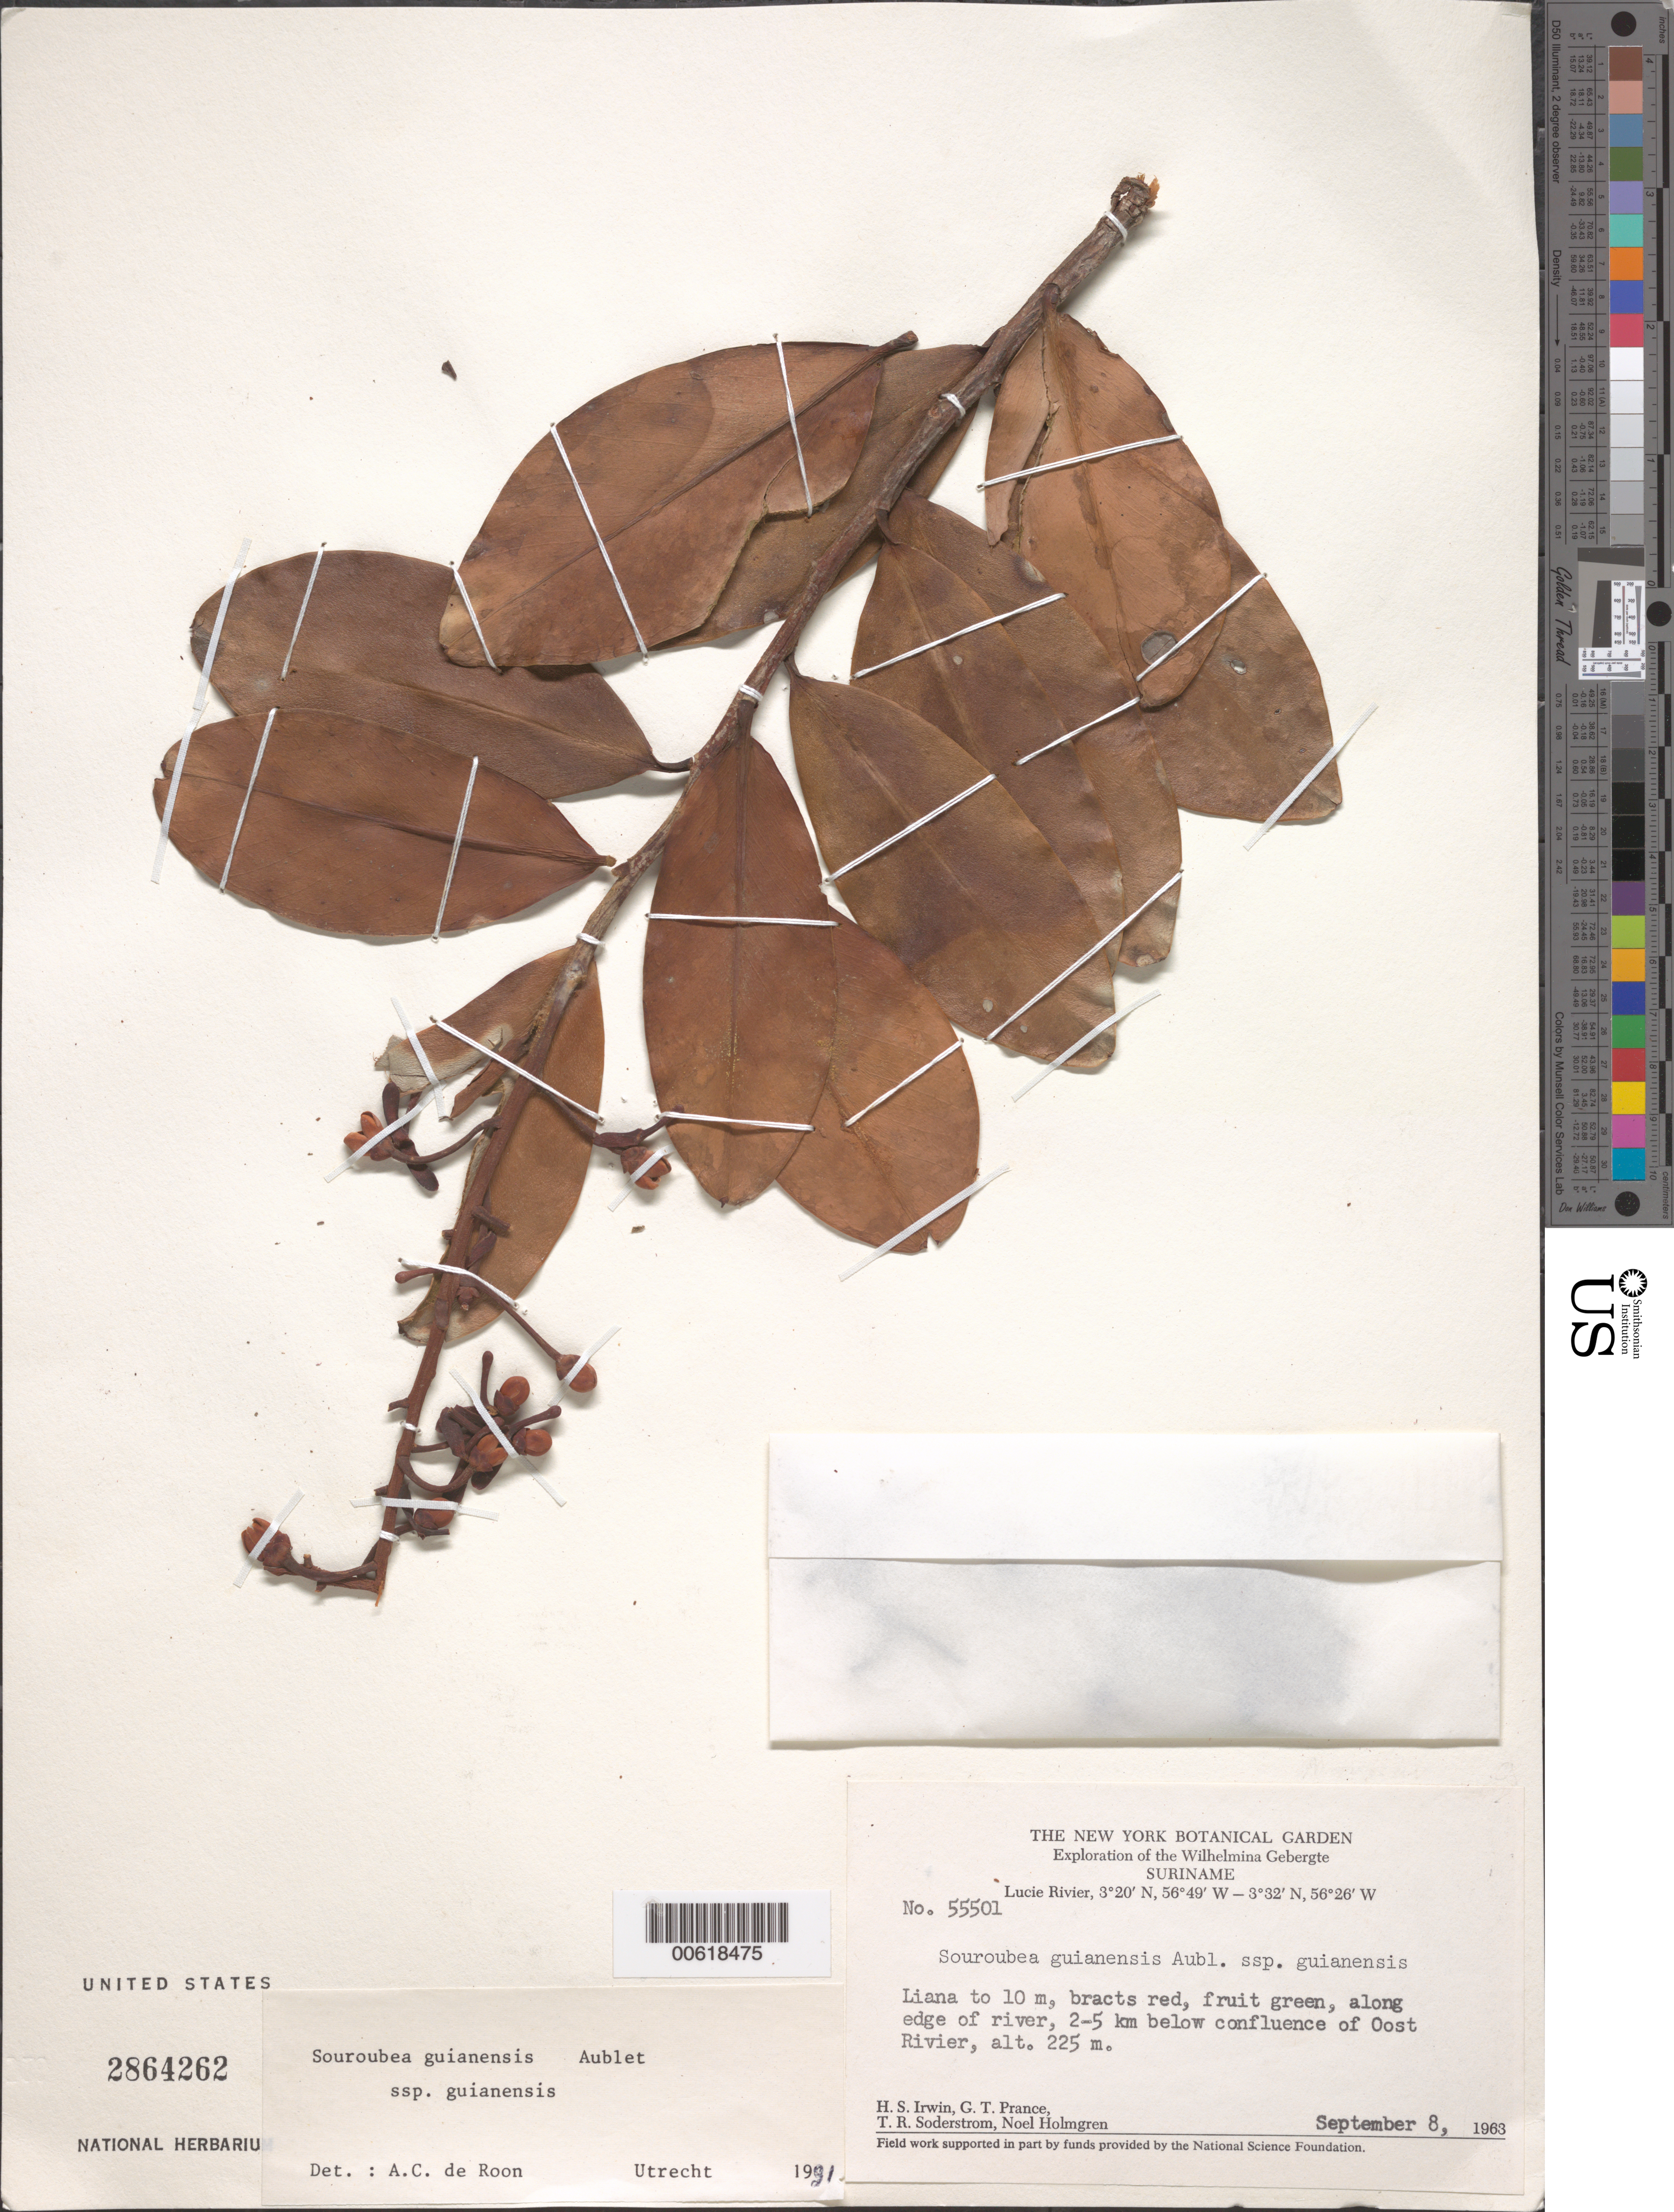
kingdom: Plantae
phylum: Tracheophyta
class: Magnoliopsida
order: Ericales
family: Marcgraviaceae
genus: Souroubea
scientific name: Souroubea guianensis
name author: Aubl.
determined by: de Roon, A. C.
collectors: H. Irwin, G. T. Prance, T. R. Soderstrom & N. H. Holmgren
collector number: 55501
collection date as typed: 8-Sep-63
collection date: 1963-09-08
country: Suriname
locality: Lucie R., 2-5 km below confl. with Oost R., Wilhelmina Gebergte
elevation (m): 225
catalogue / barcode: US 2864262